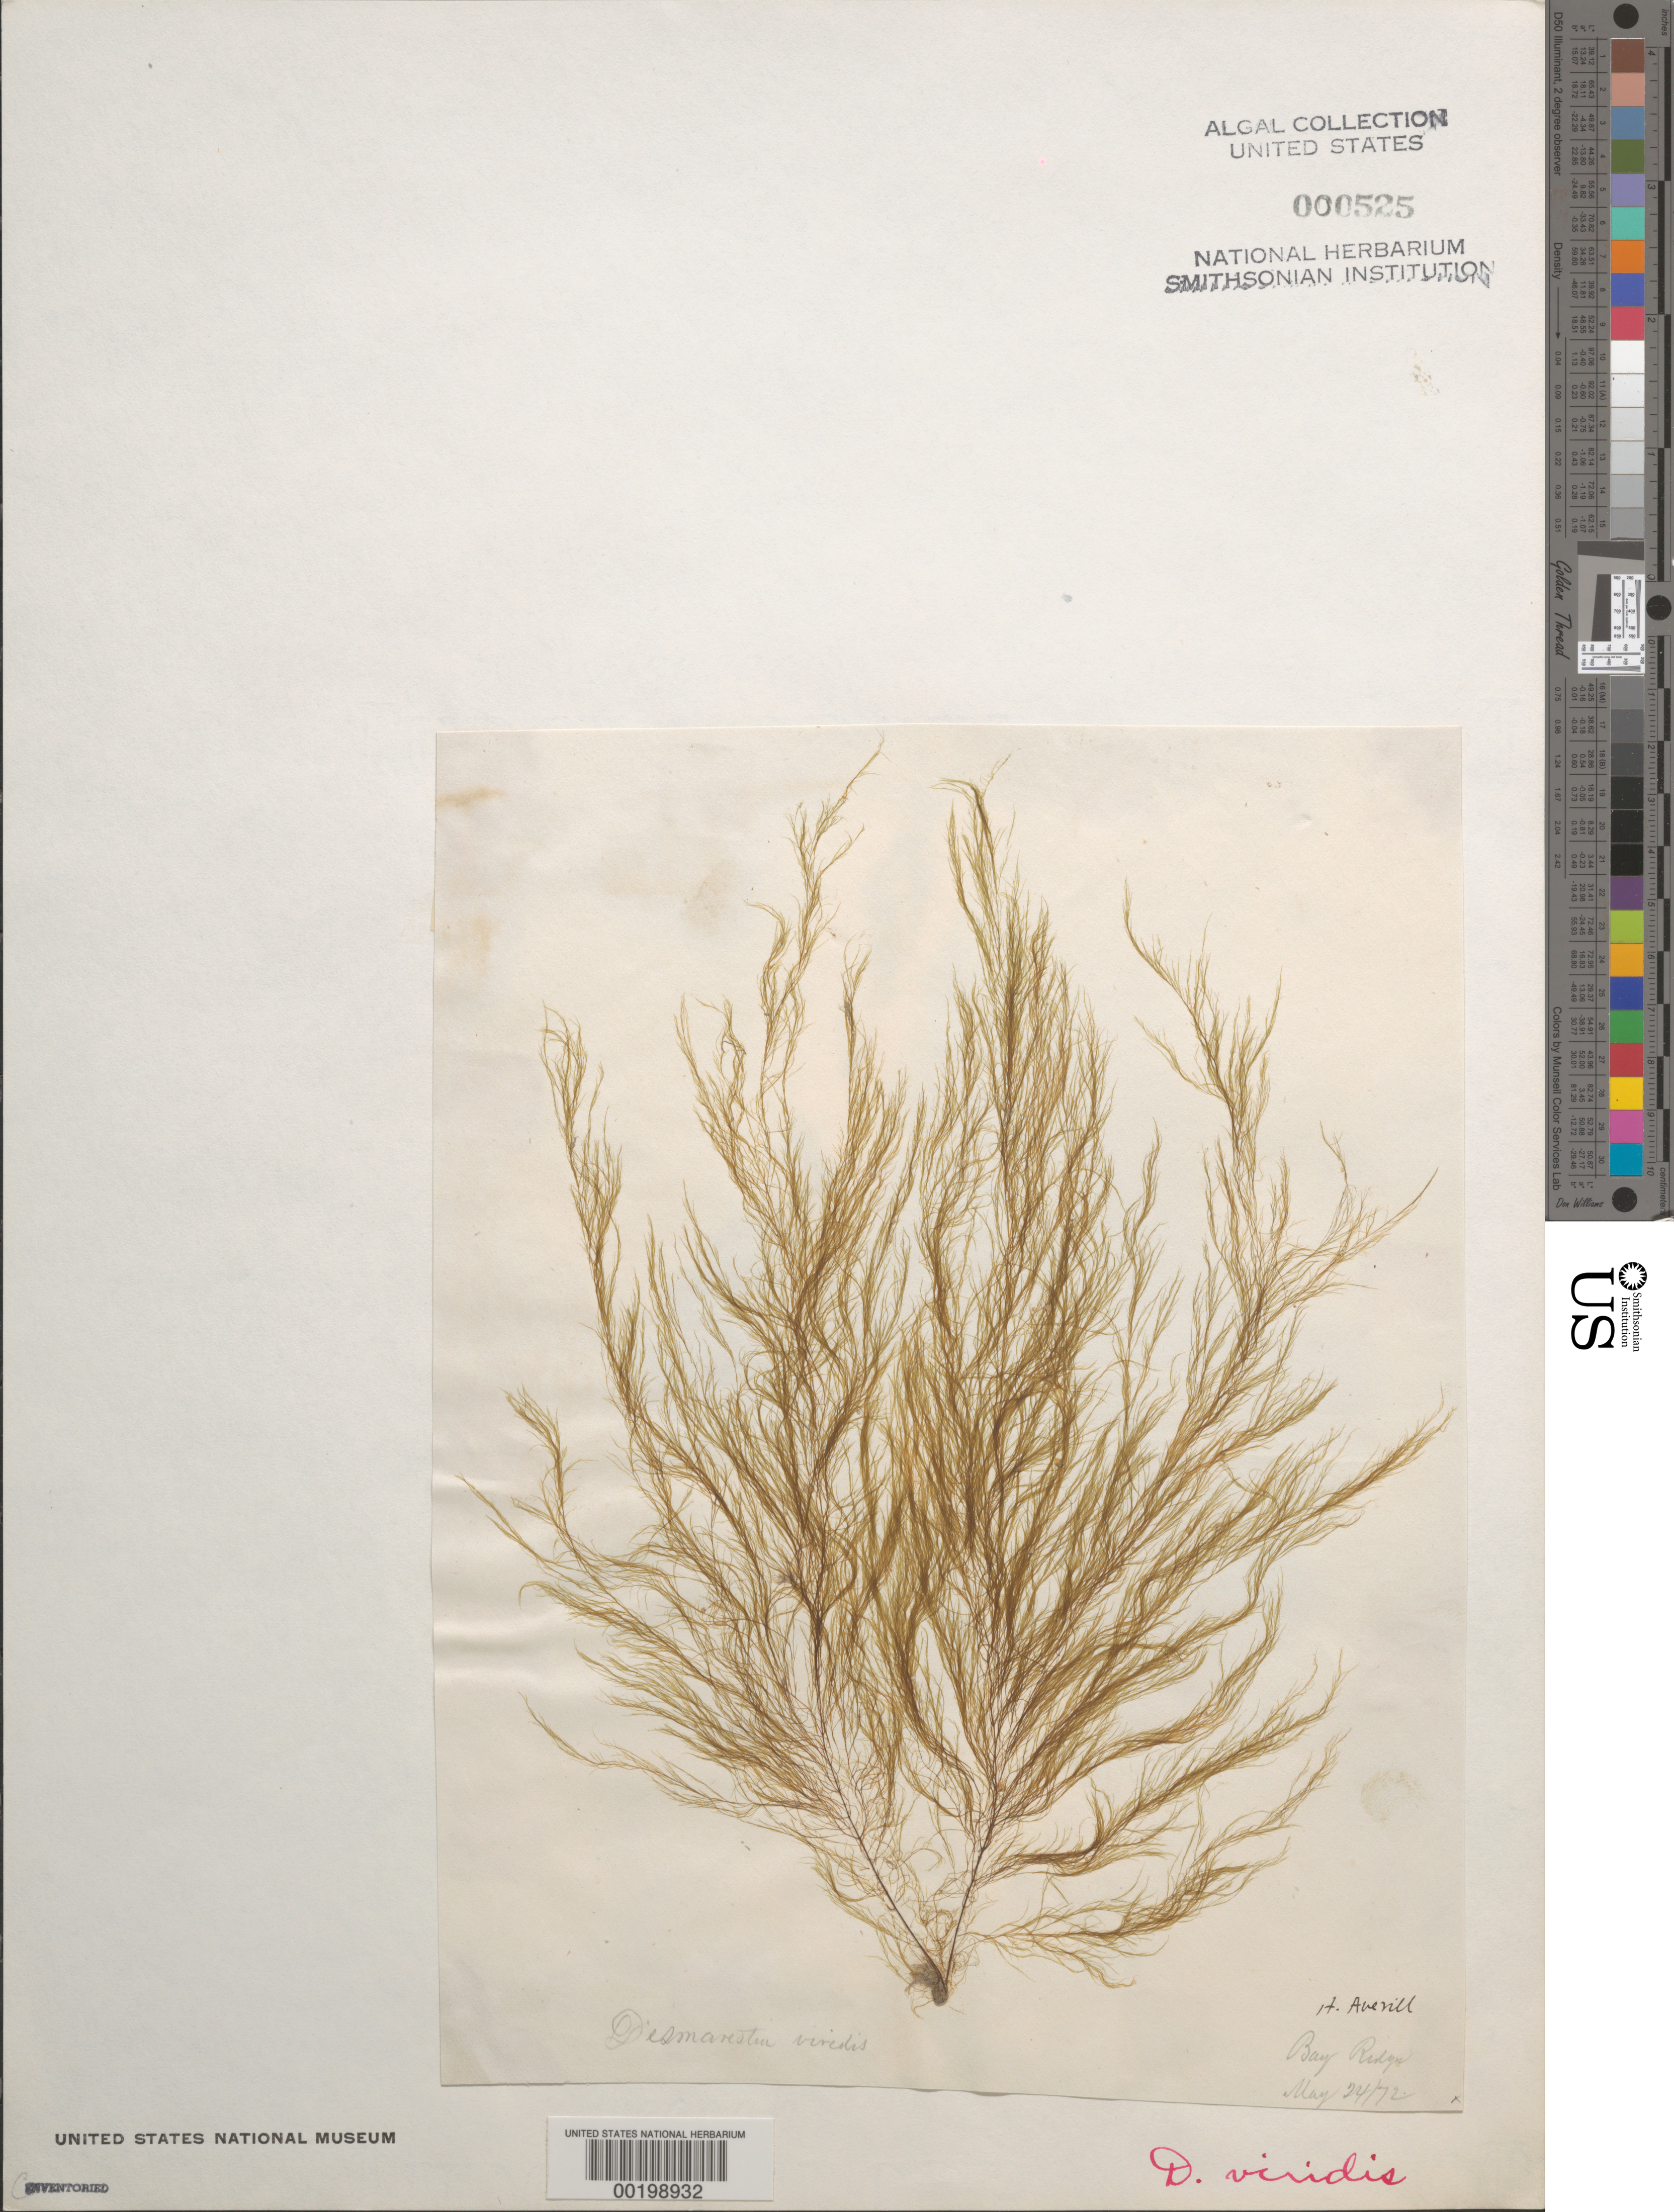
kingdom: Chromista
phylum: Ochrophyta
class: Phaeophyceae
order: Desmarestiales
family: Desmarestiaceae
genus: Desmarestia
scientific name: Desmarestia viridis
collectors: H. Averill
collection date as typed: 24 May 1872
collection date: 1872-05-24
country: United States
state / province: Maryland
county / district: Anne Arundel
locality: Bay Ridge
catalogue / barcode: US 525